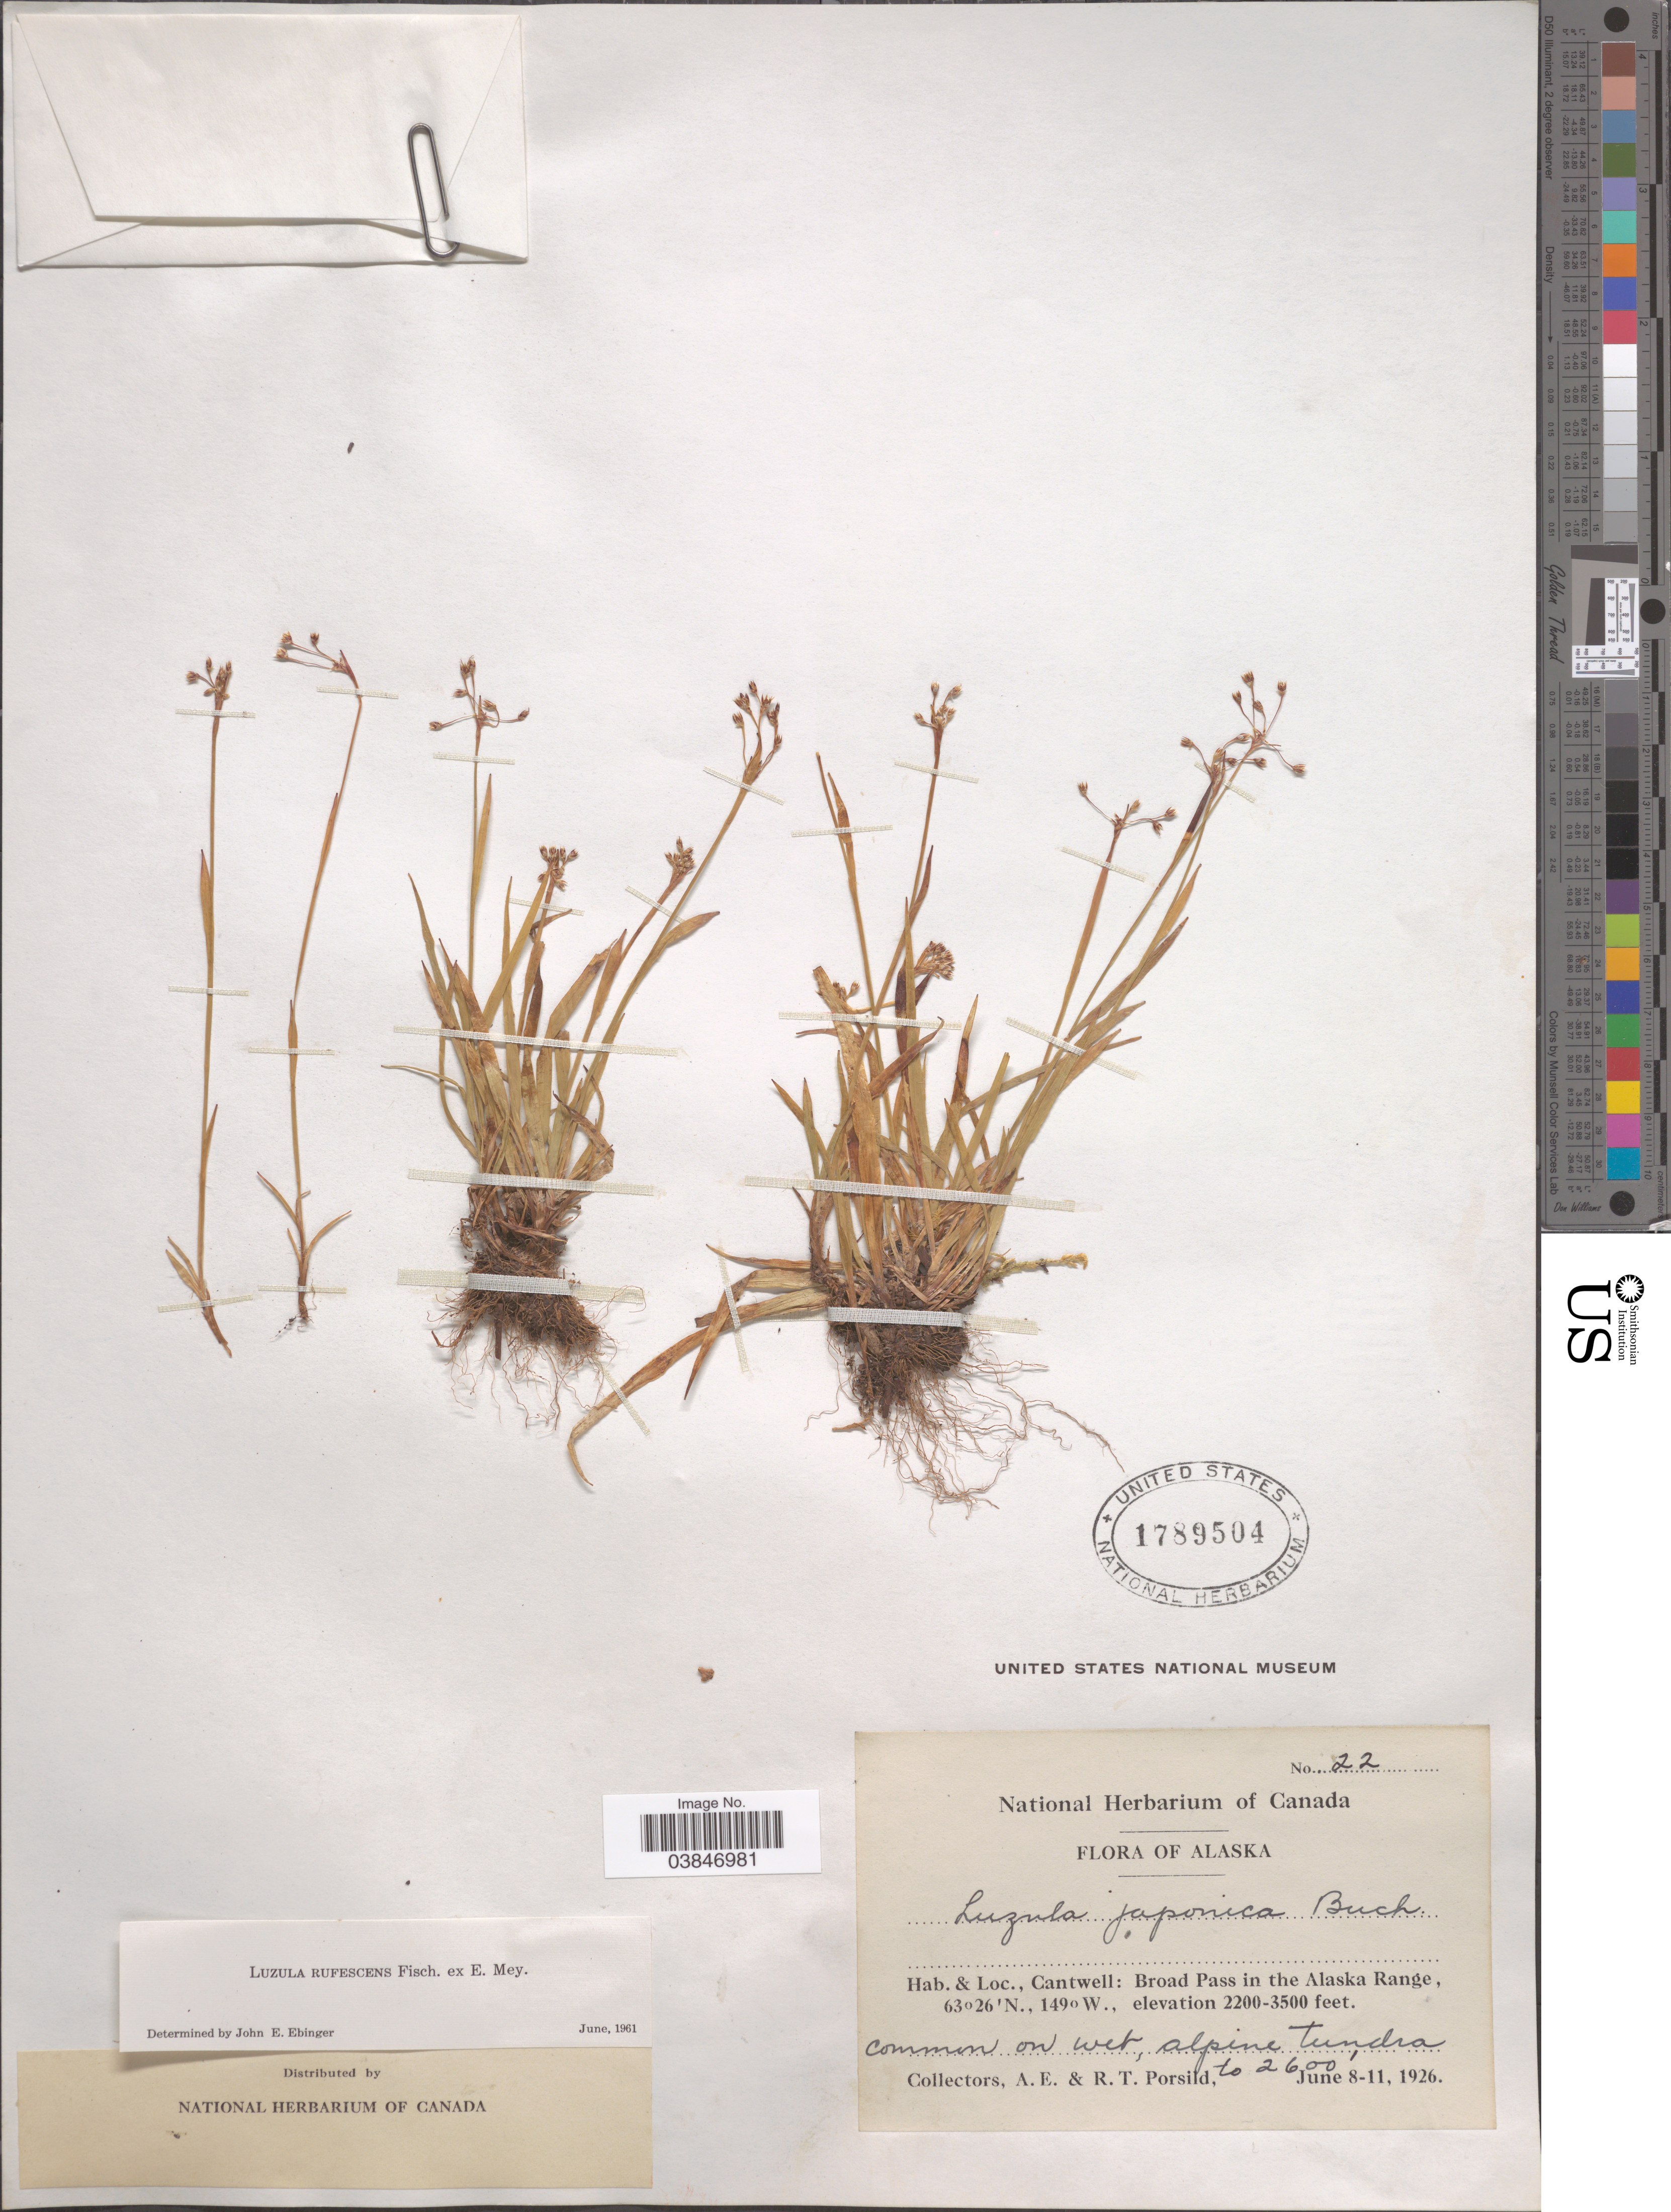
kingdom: Plantae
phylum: Tracheophyta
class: Liliopsida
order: Poales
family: Juncaceae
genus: Luzula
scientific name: Luzula rufescens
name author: Fisch. ex E. Mey.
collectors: A. E. Porsild & R. T. Porsild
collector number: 22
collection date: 1926-06-08/1926-06-11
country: United States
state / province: Alaska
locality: Cantwell: Broad Pass in the Alaska Range.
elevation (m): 671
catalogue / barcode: US 1789504